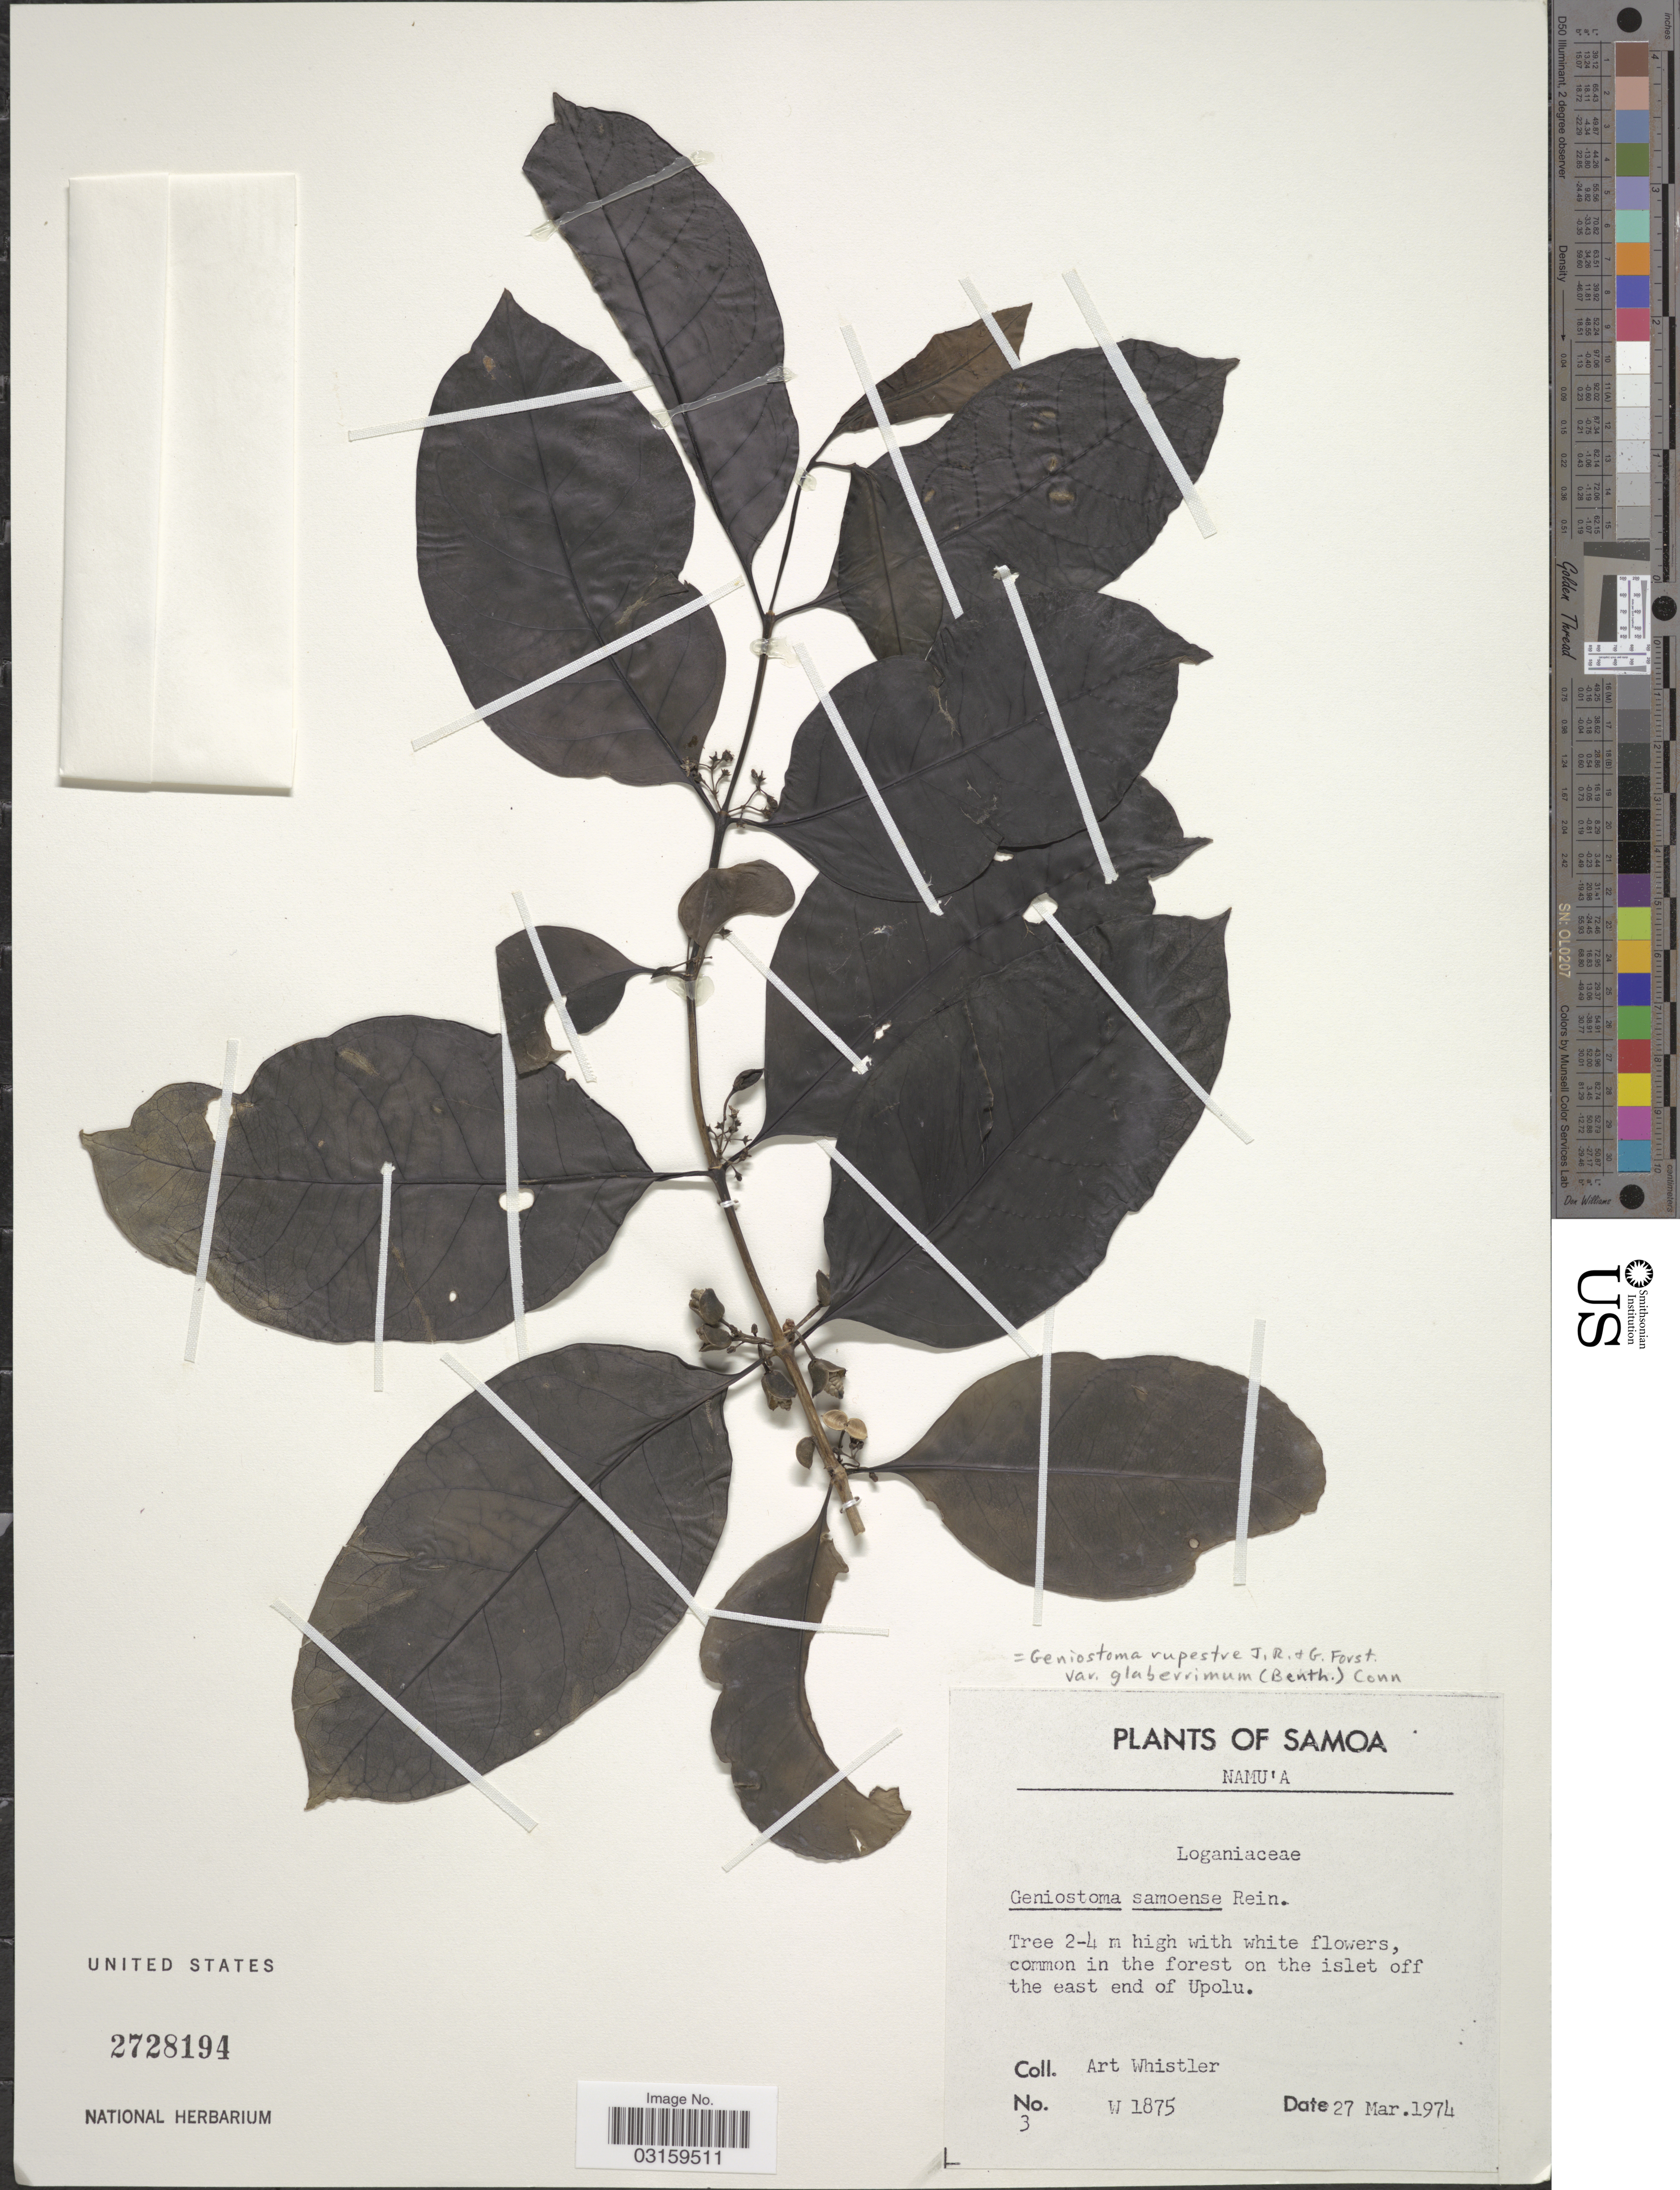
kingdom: Plantae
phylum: Tracheophyta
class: Magnoliopsida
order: Gentianales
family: Loganiaceae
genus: Geniostoma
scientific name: Geniostoma rupestre var. glaberrimum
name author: J.R. Forst. & G. Forst.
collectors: A. Whistler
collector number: W1875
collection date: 1974-03-27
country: Samoa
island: Namua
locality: Samoa. Namu'a. Common in the forest on the islet off the east end of Upolu.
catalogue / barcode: US 2728194